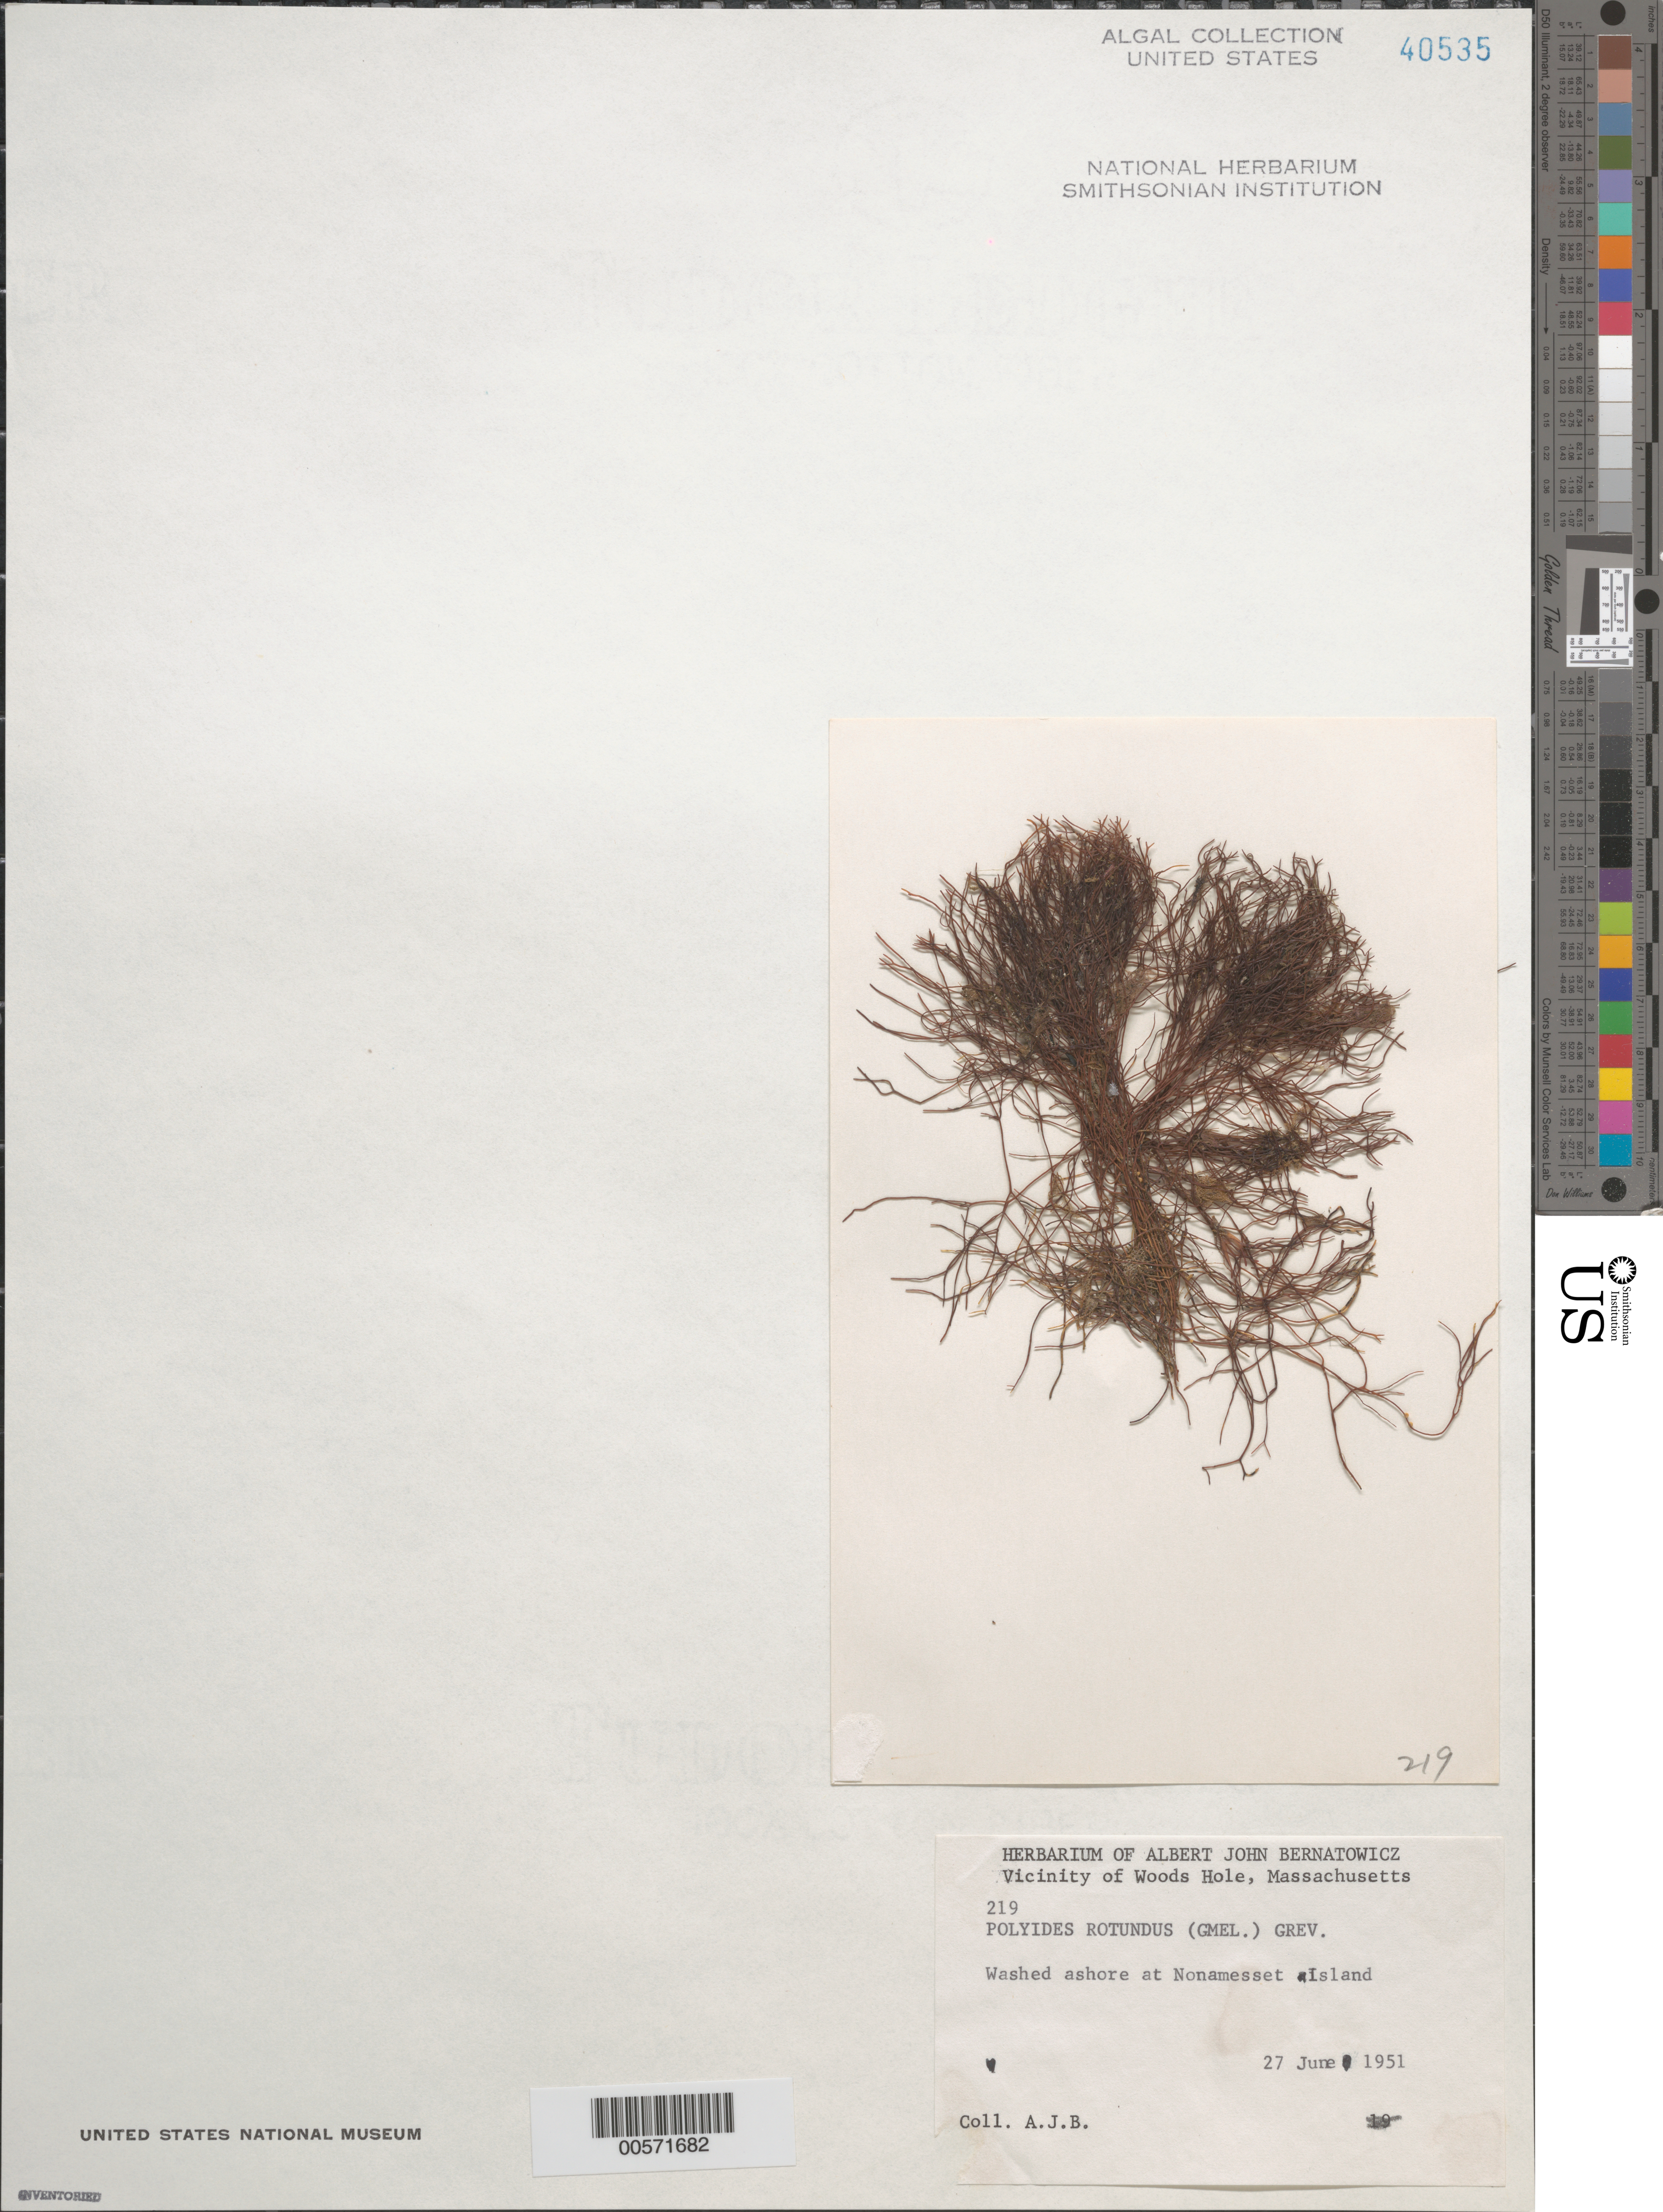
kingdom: Plantae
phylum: Rhodophyta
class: Florideophyceae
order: Gigartinales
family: Polyidaceae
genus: Polyides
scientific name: Polyides rotunda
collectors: A. Bernatowicz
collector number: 219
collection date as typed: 27 Jun 1951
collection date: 1951-06-27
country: United States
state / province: Massachusetts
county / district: Dukes County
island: Nonamesset Island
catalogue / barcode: US 40535